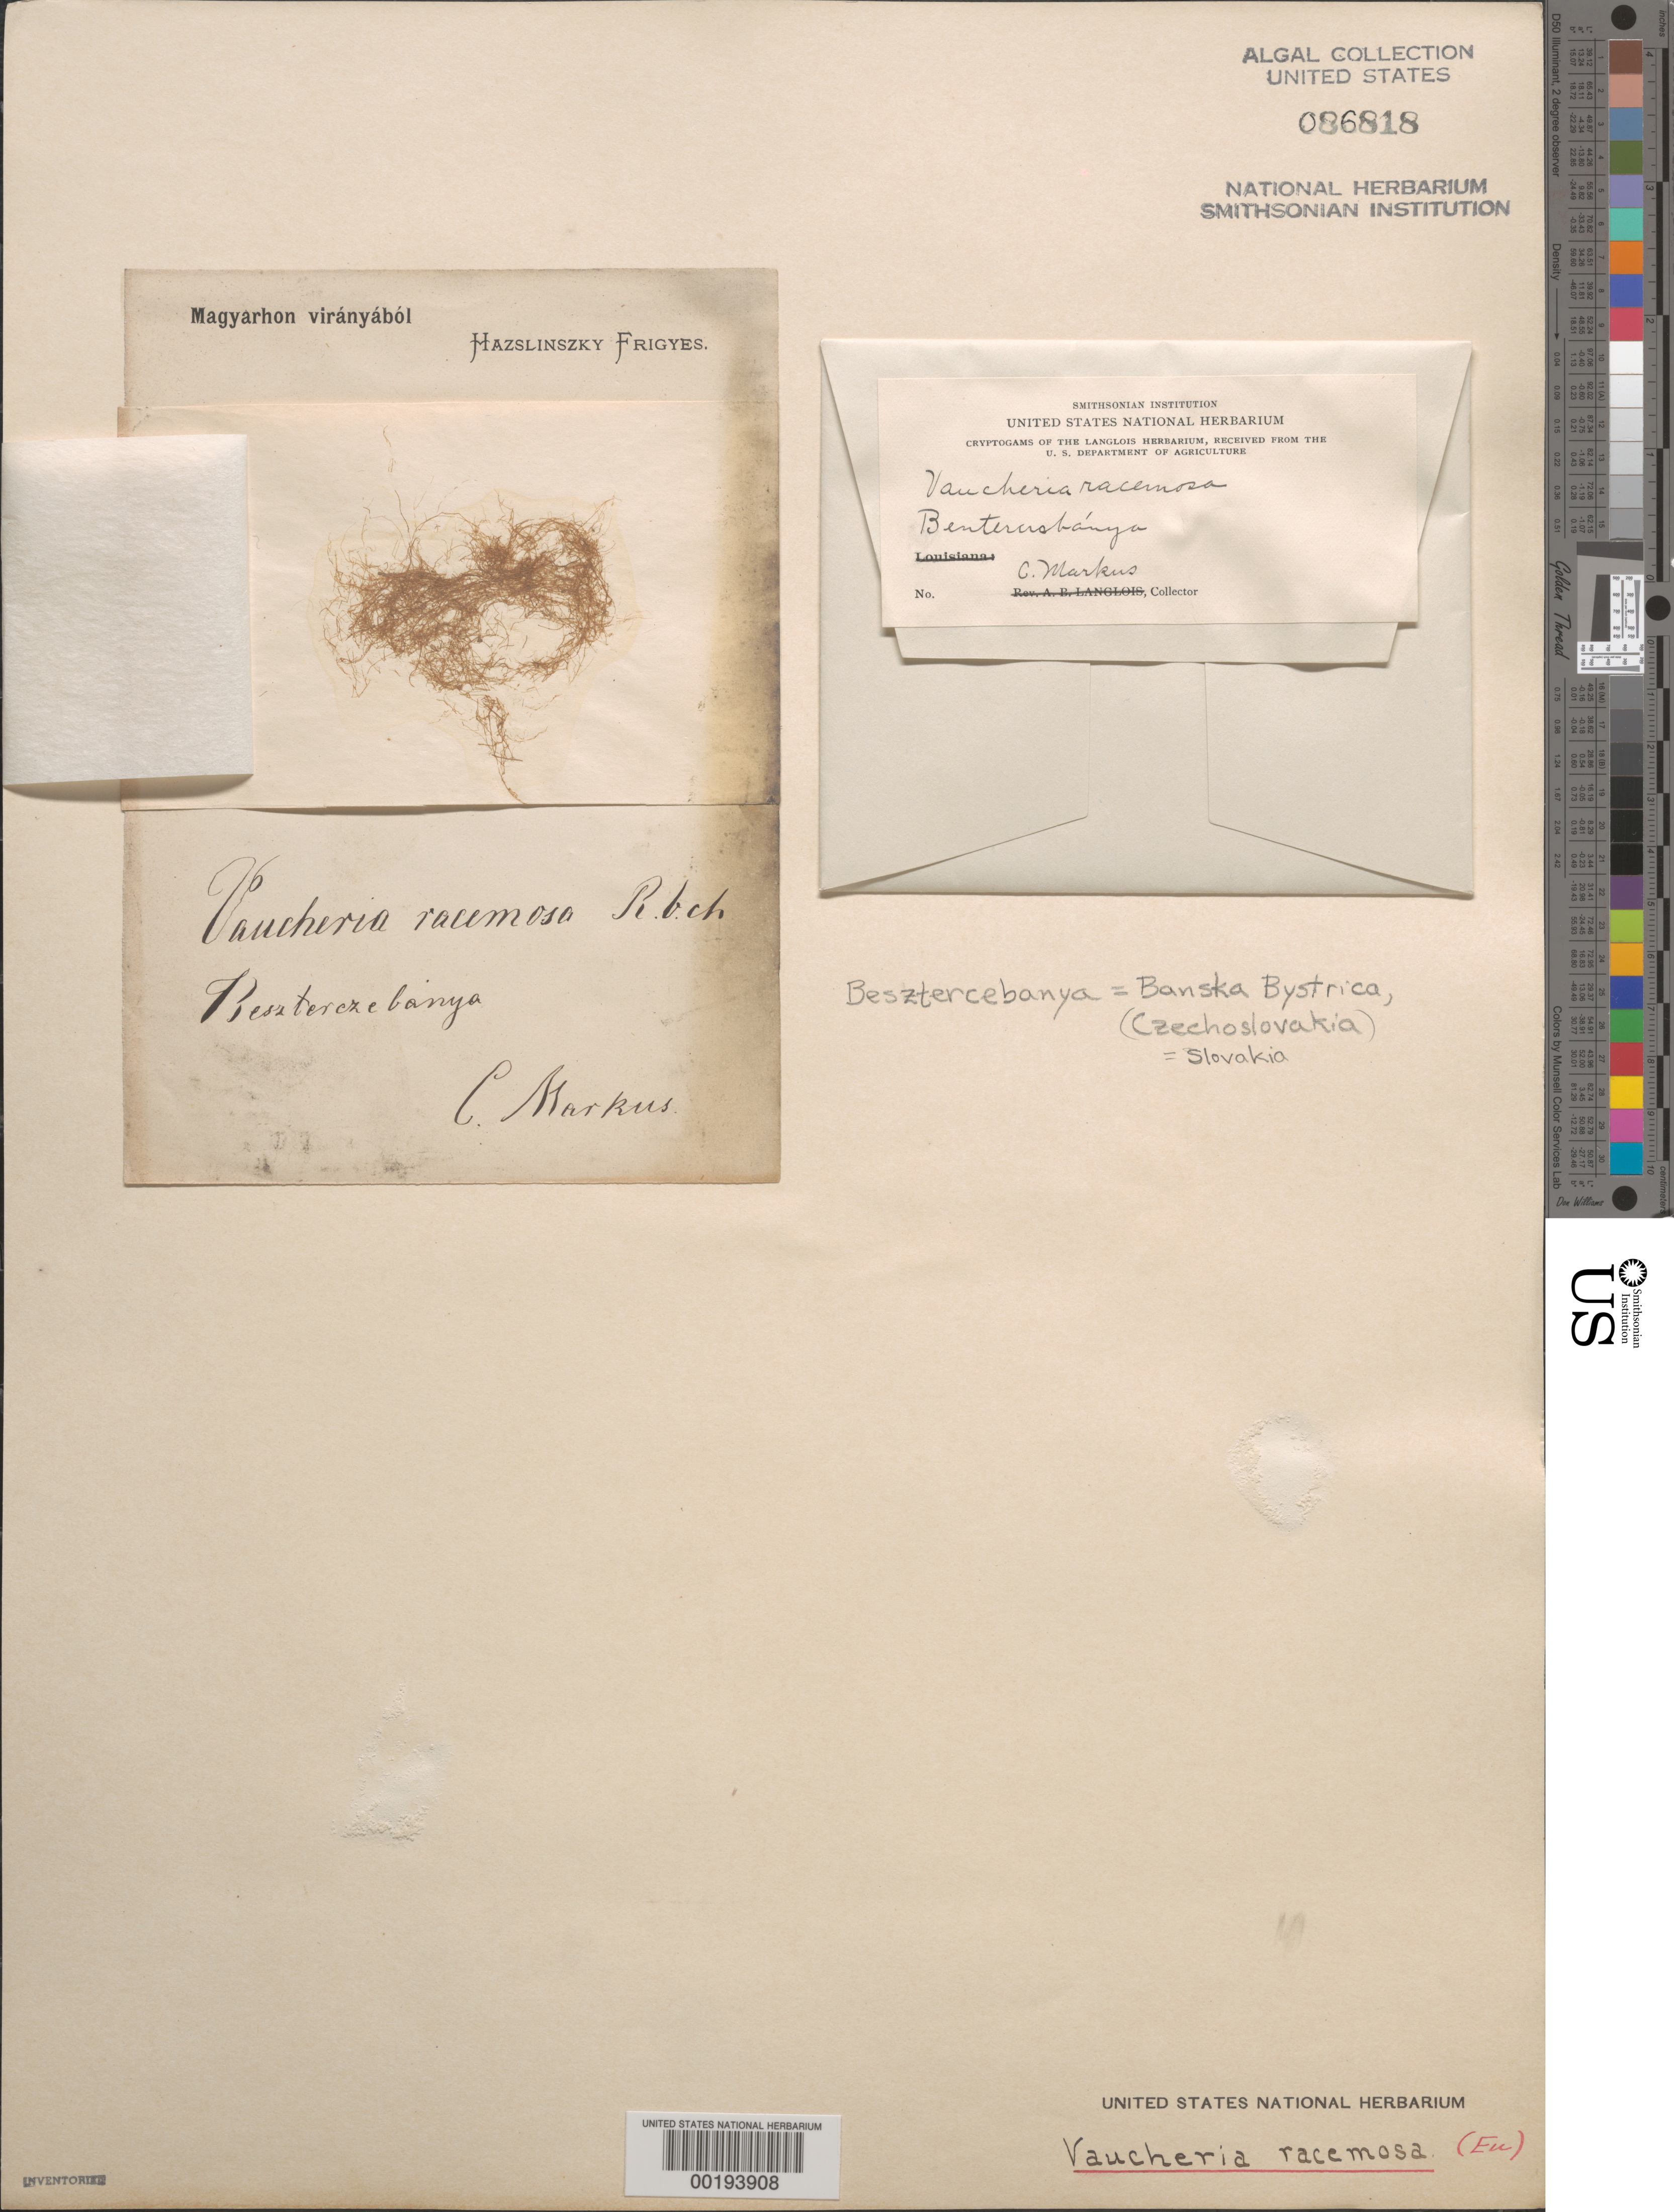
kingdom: Chromista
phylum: Ochrophyta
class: Xanthophyceae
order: Vaucheriales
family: Vaucheriaceae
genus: Vaucheria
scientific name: Vaucheria racemosa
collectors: C. Markus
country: Slovakia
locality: Banska bystrica (besztercebanya)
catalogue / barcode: US 86818